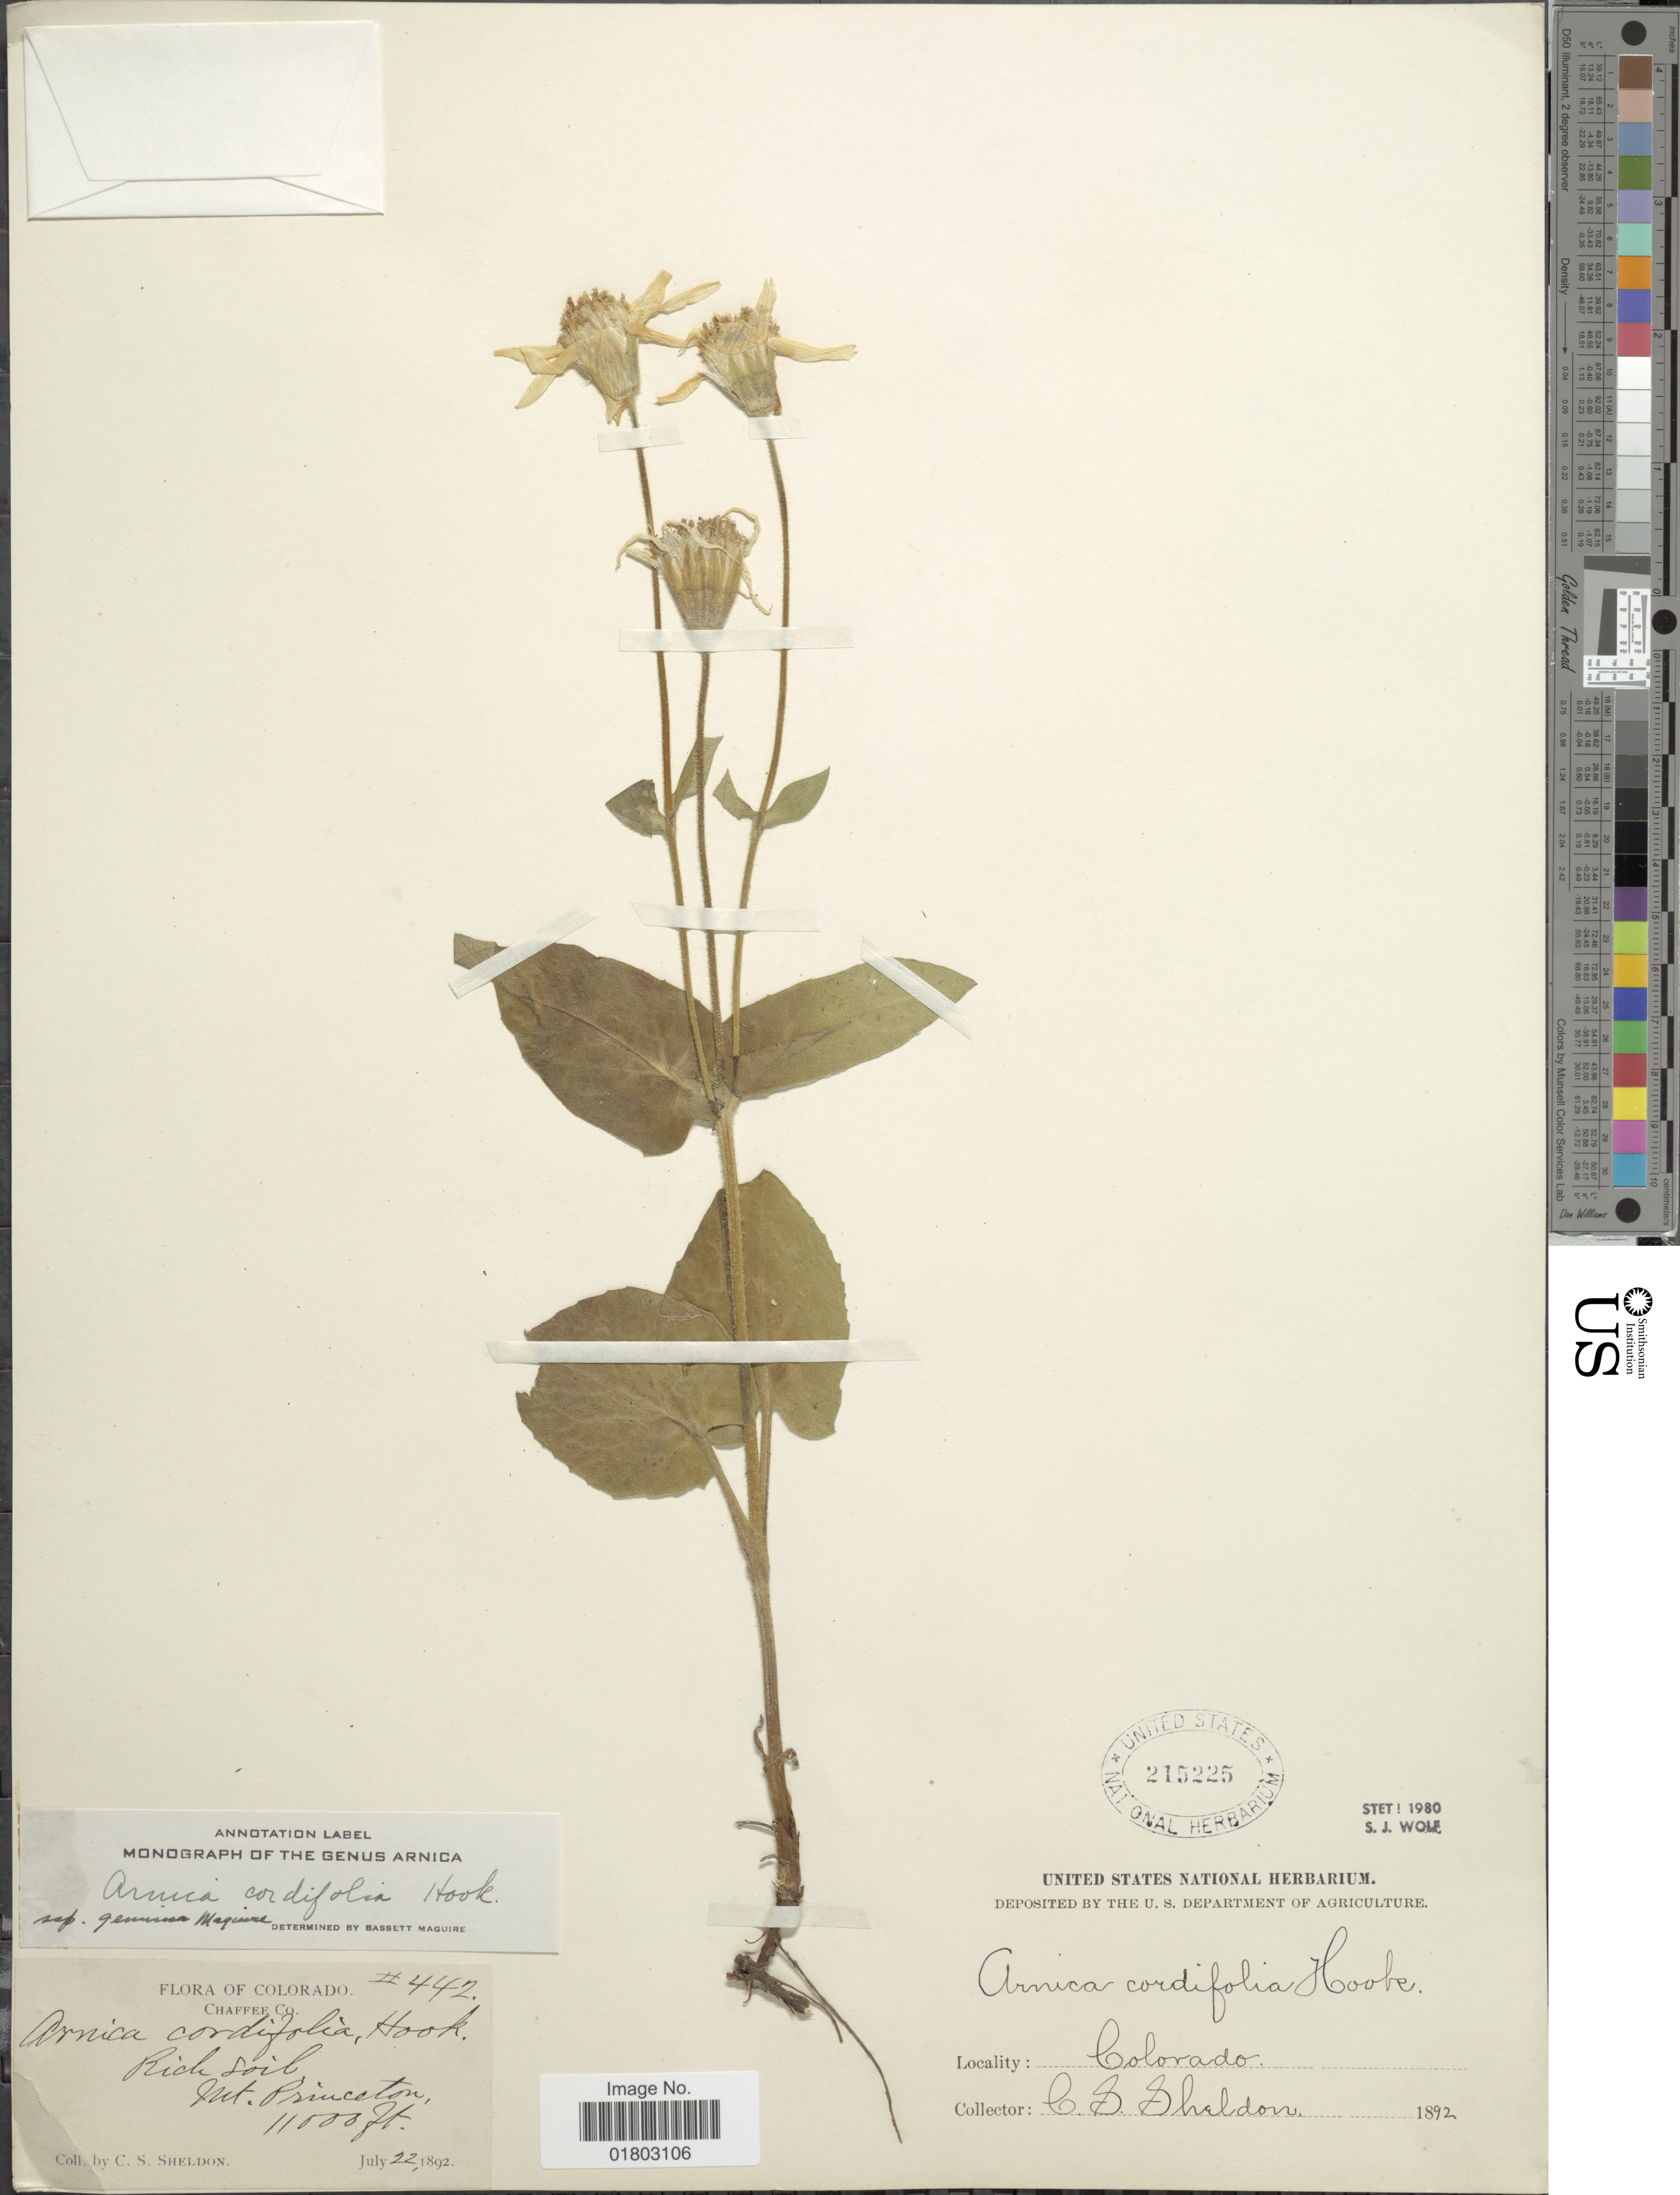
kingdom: Plantae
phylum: Tracheophyta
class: Magnoliopsida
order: Asterales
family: Asteraceae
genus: Arnica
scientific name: Arnica cordifolia subsp. genuina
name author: Maguire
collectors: C. S. Sheldon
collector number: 442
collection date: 1892-07-22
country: United States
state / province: Colorado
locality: Chaffee Co, Rich soil, Mt Princetow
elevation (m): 3353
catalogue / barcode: US 215225